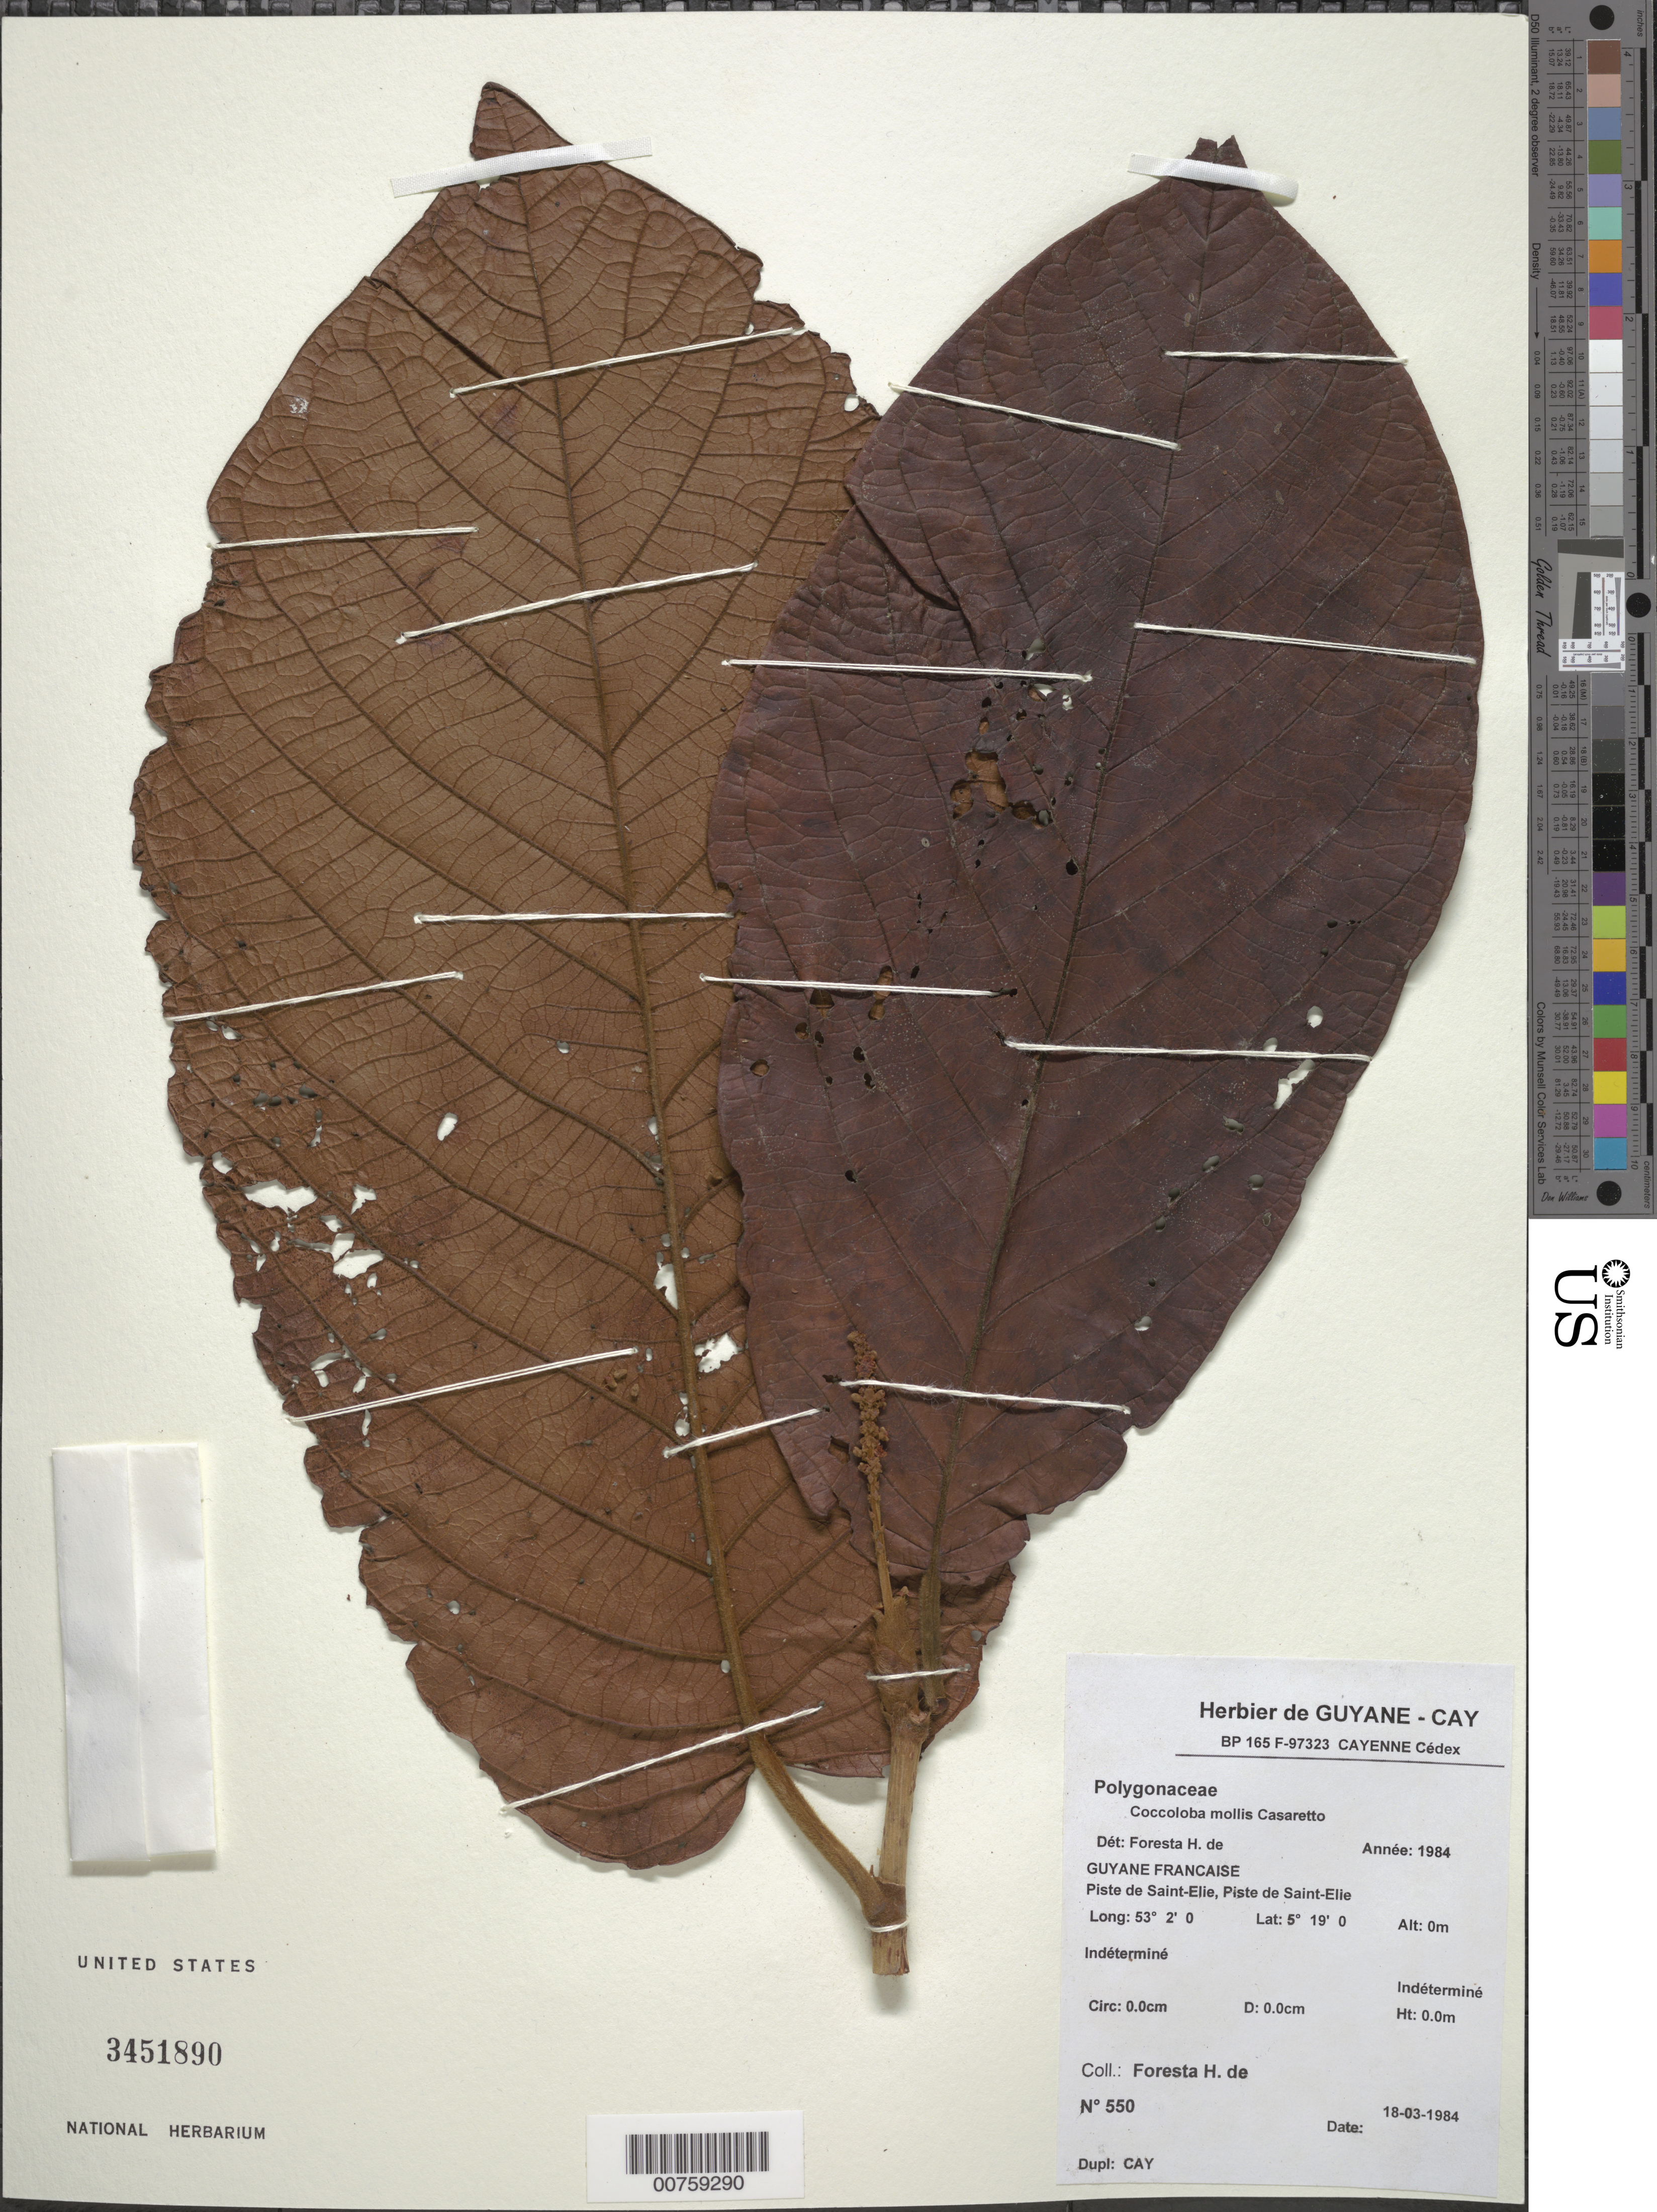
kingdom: Plantae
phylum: Tracheophyta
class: Magnoliopsida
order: Caryophyllales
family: Polygonaceae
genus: Coccoloba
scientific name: Coccoloba mollis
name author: Casar.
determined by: de Foresta, H.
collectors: H. de Foresta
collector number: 550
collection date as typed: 18-Mar-84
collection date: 1984-03-18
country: French Guiana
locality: Piste de Saint-Élie, Bassin du Sinnamary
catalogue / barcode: US 3451890